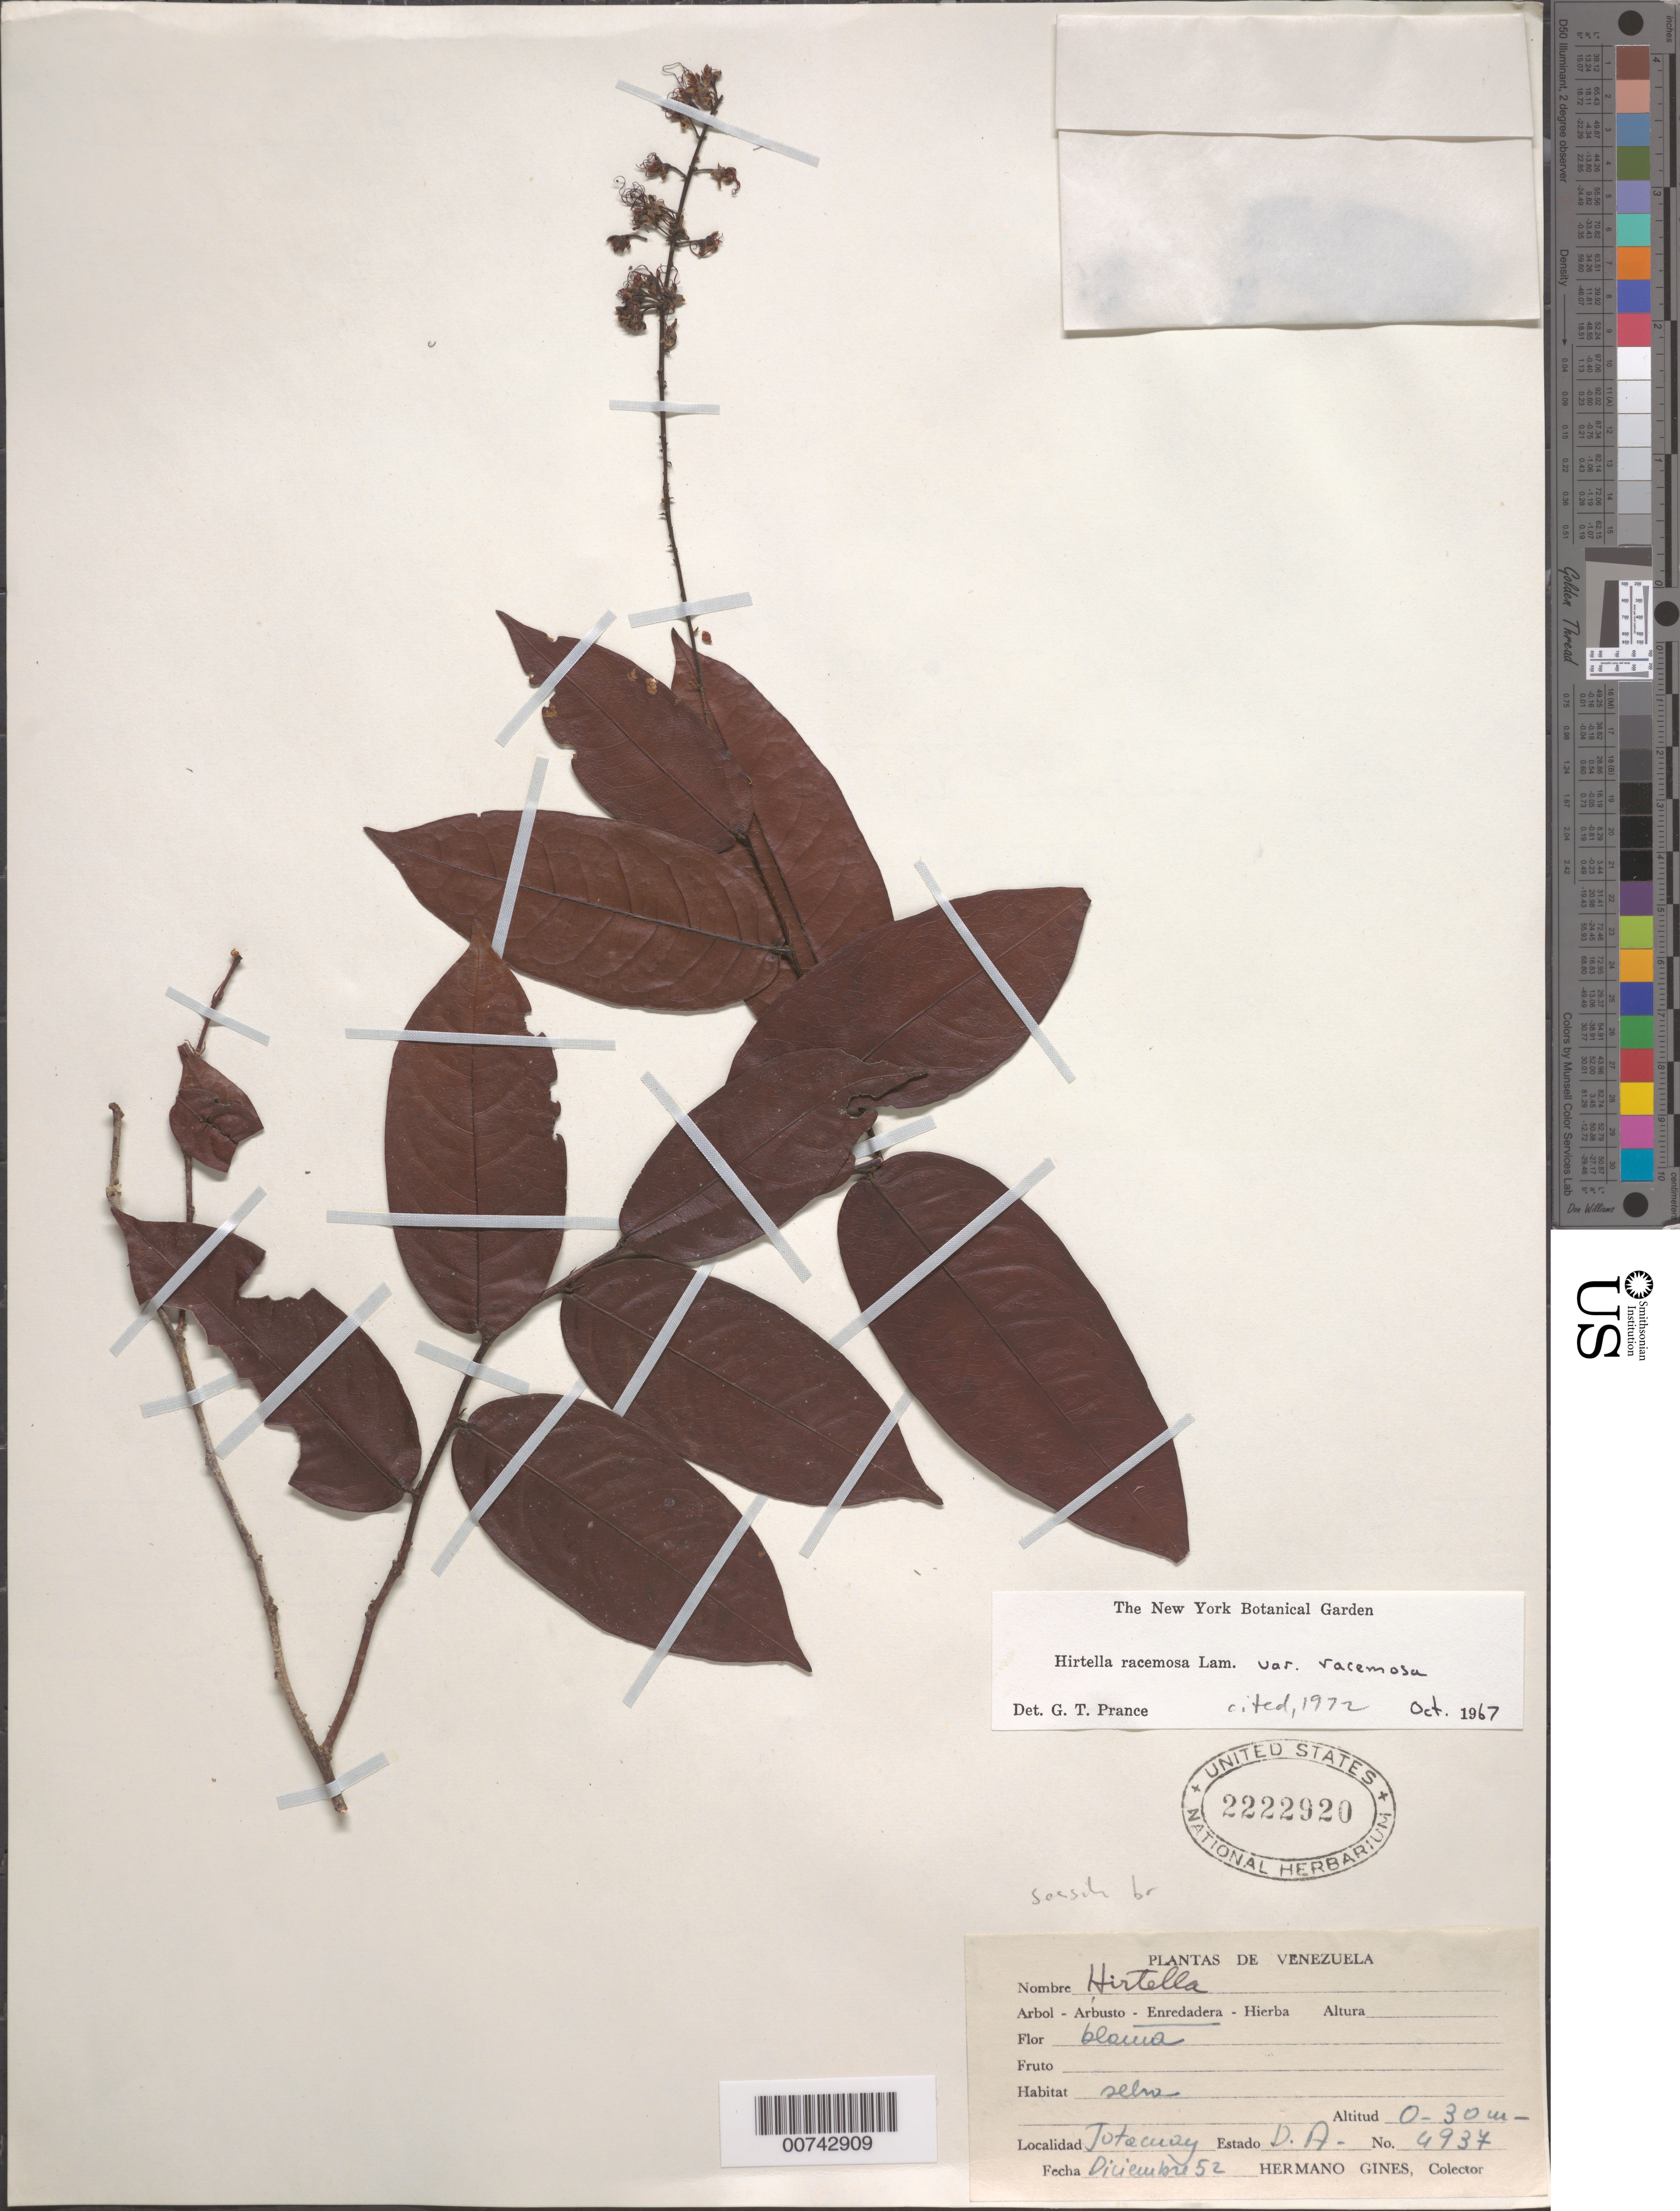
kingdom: Plantae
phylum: Tracheophyta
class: Magnoliopsida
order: Malpighiales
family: Chrysobalanaceae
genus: Hirtella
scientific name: Hirtella racemosa var. racemosa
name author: Lam.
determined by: Prance, G. T.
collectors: H. Gines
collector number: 4937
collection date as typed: Dec-52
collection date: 1952-12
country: Venezuela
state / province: Delta Amacuro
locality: Jotacuay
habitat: Forest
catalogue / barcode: US 2222920